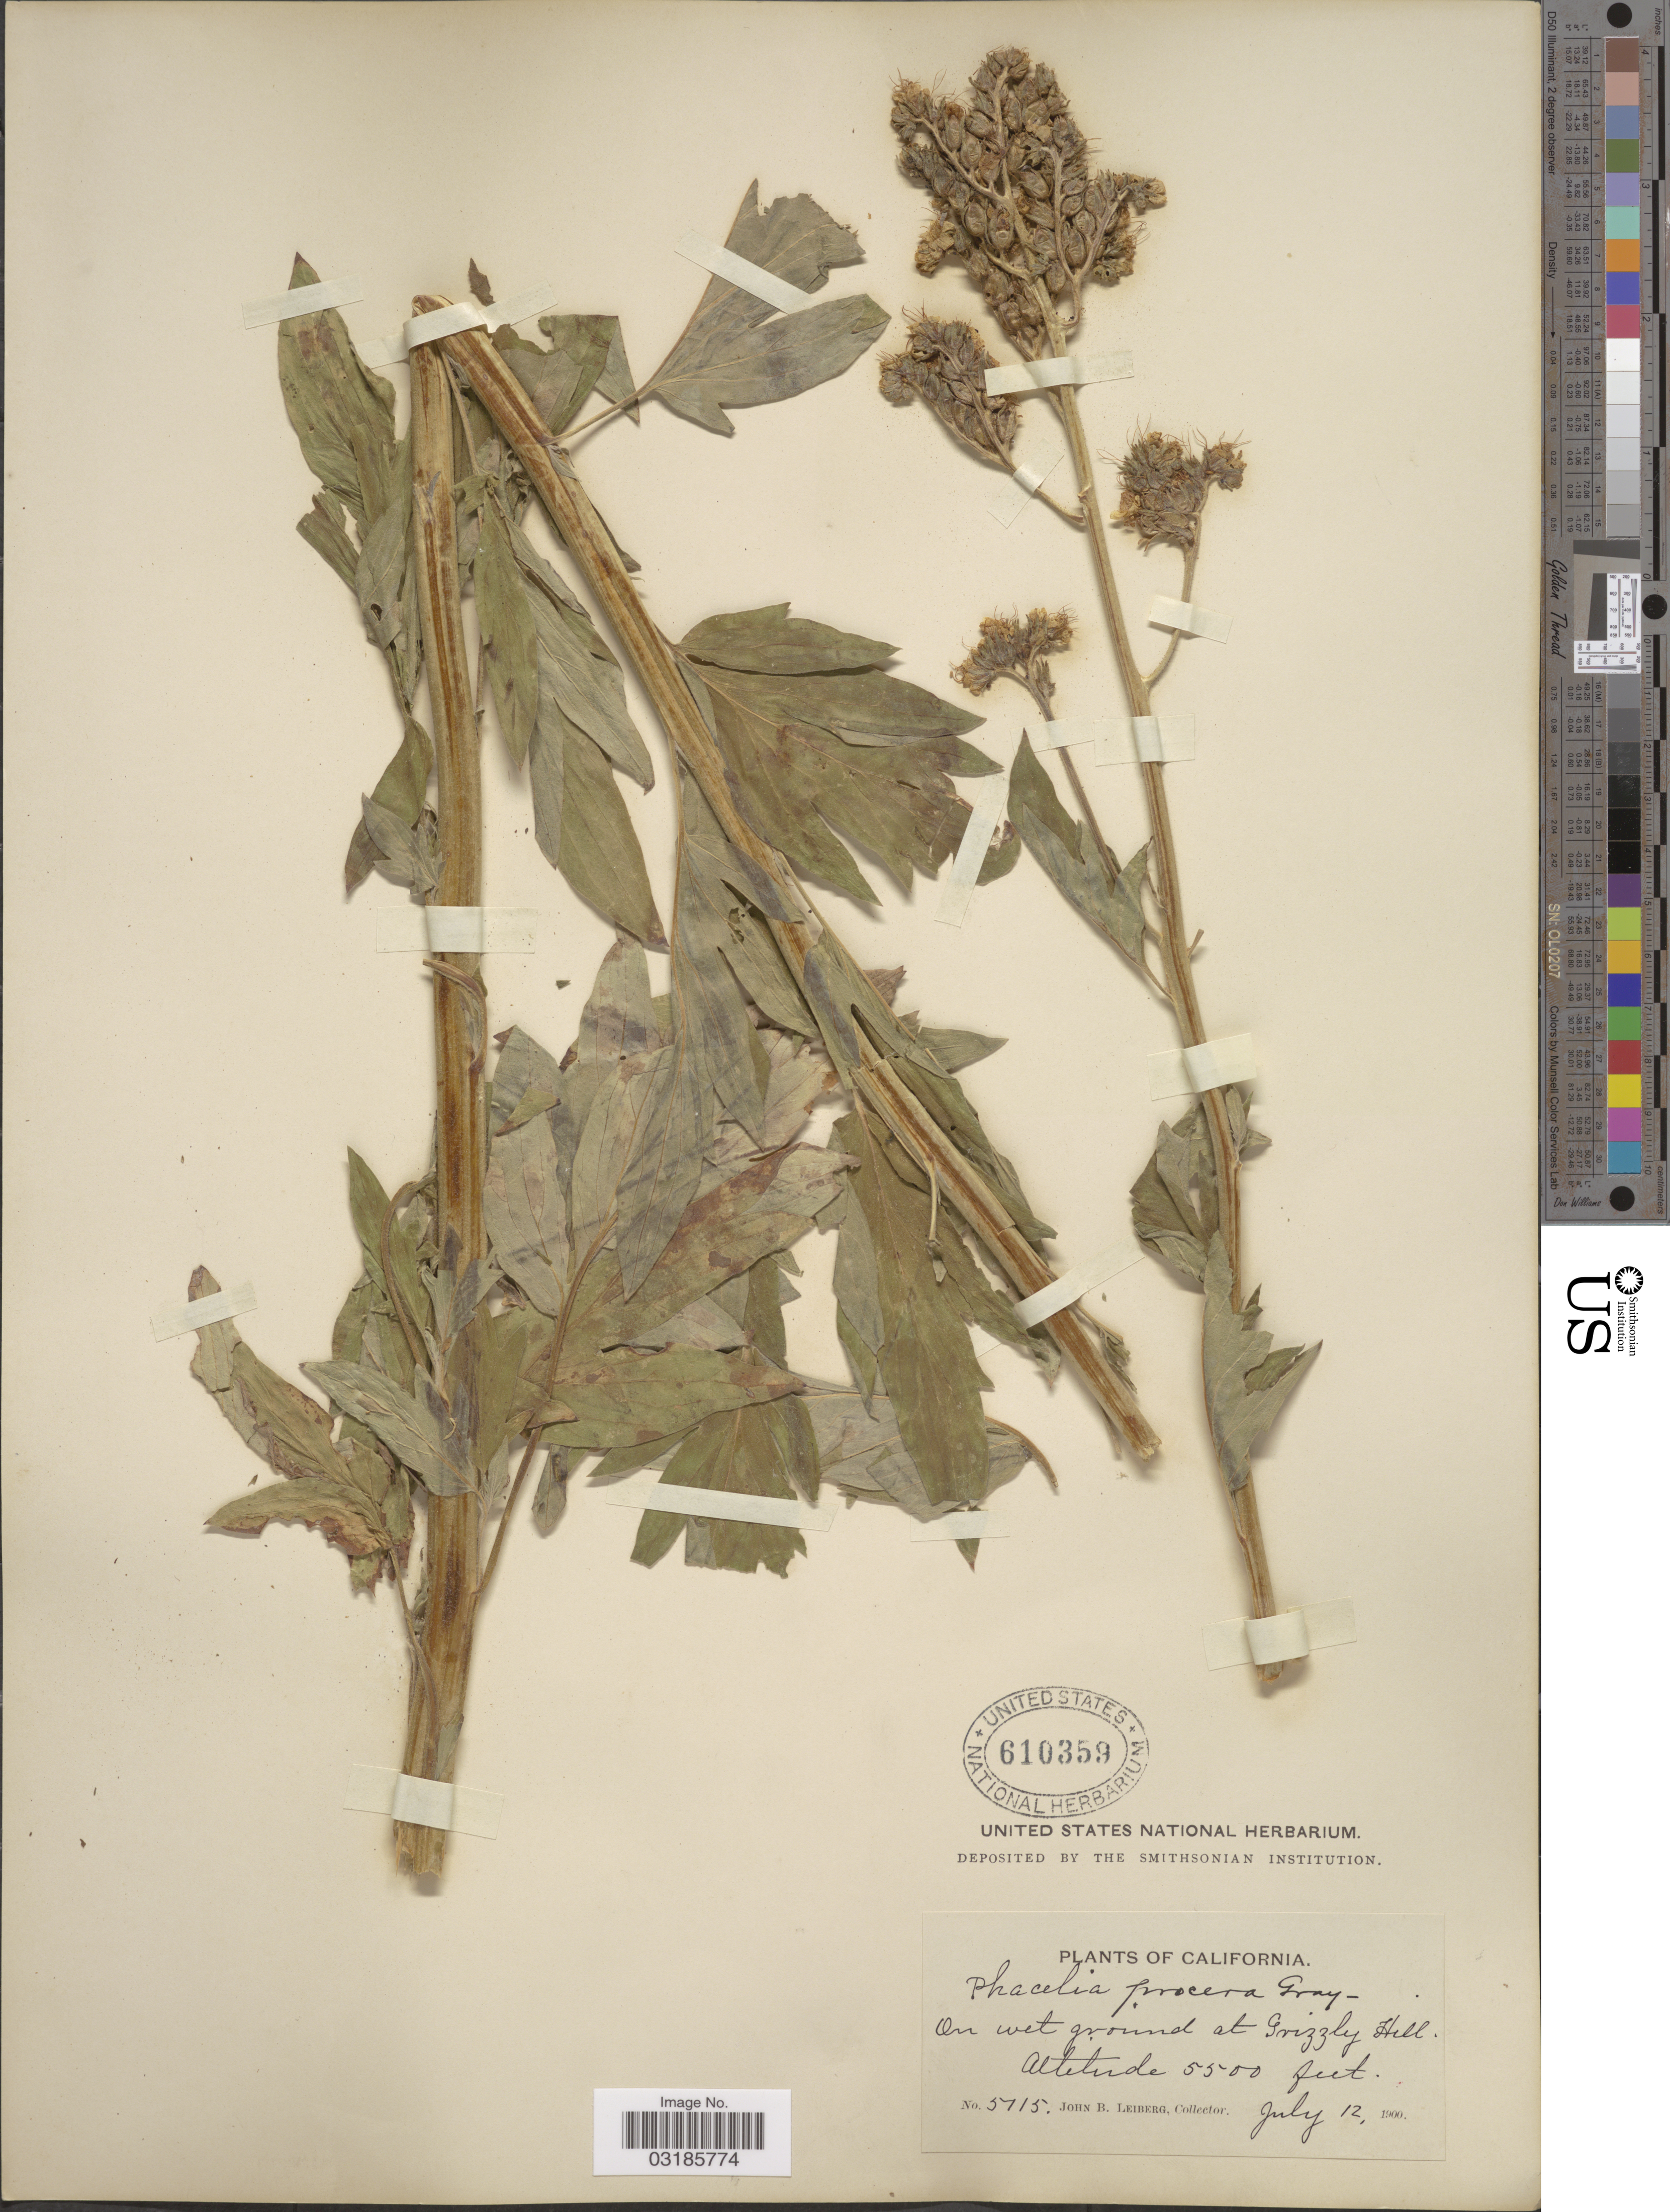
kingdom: Plantae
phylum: Tracheophyta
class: Magnoliopsida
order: Boraginales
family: Hydrophyllaceae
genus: Phacelia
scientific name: Phacelia procera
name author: A. Gray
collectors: J. B. Leiberg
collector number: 5115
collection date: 1900-07-12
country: United States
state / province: California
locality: On wet ground at Grizzly Hill.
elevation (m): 1676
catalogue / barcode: US 610359